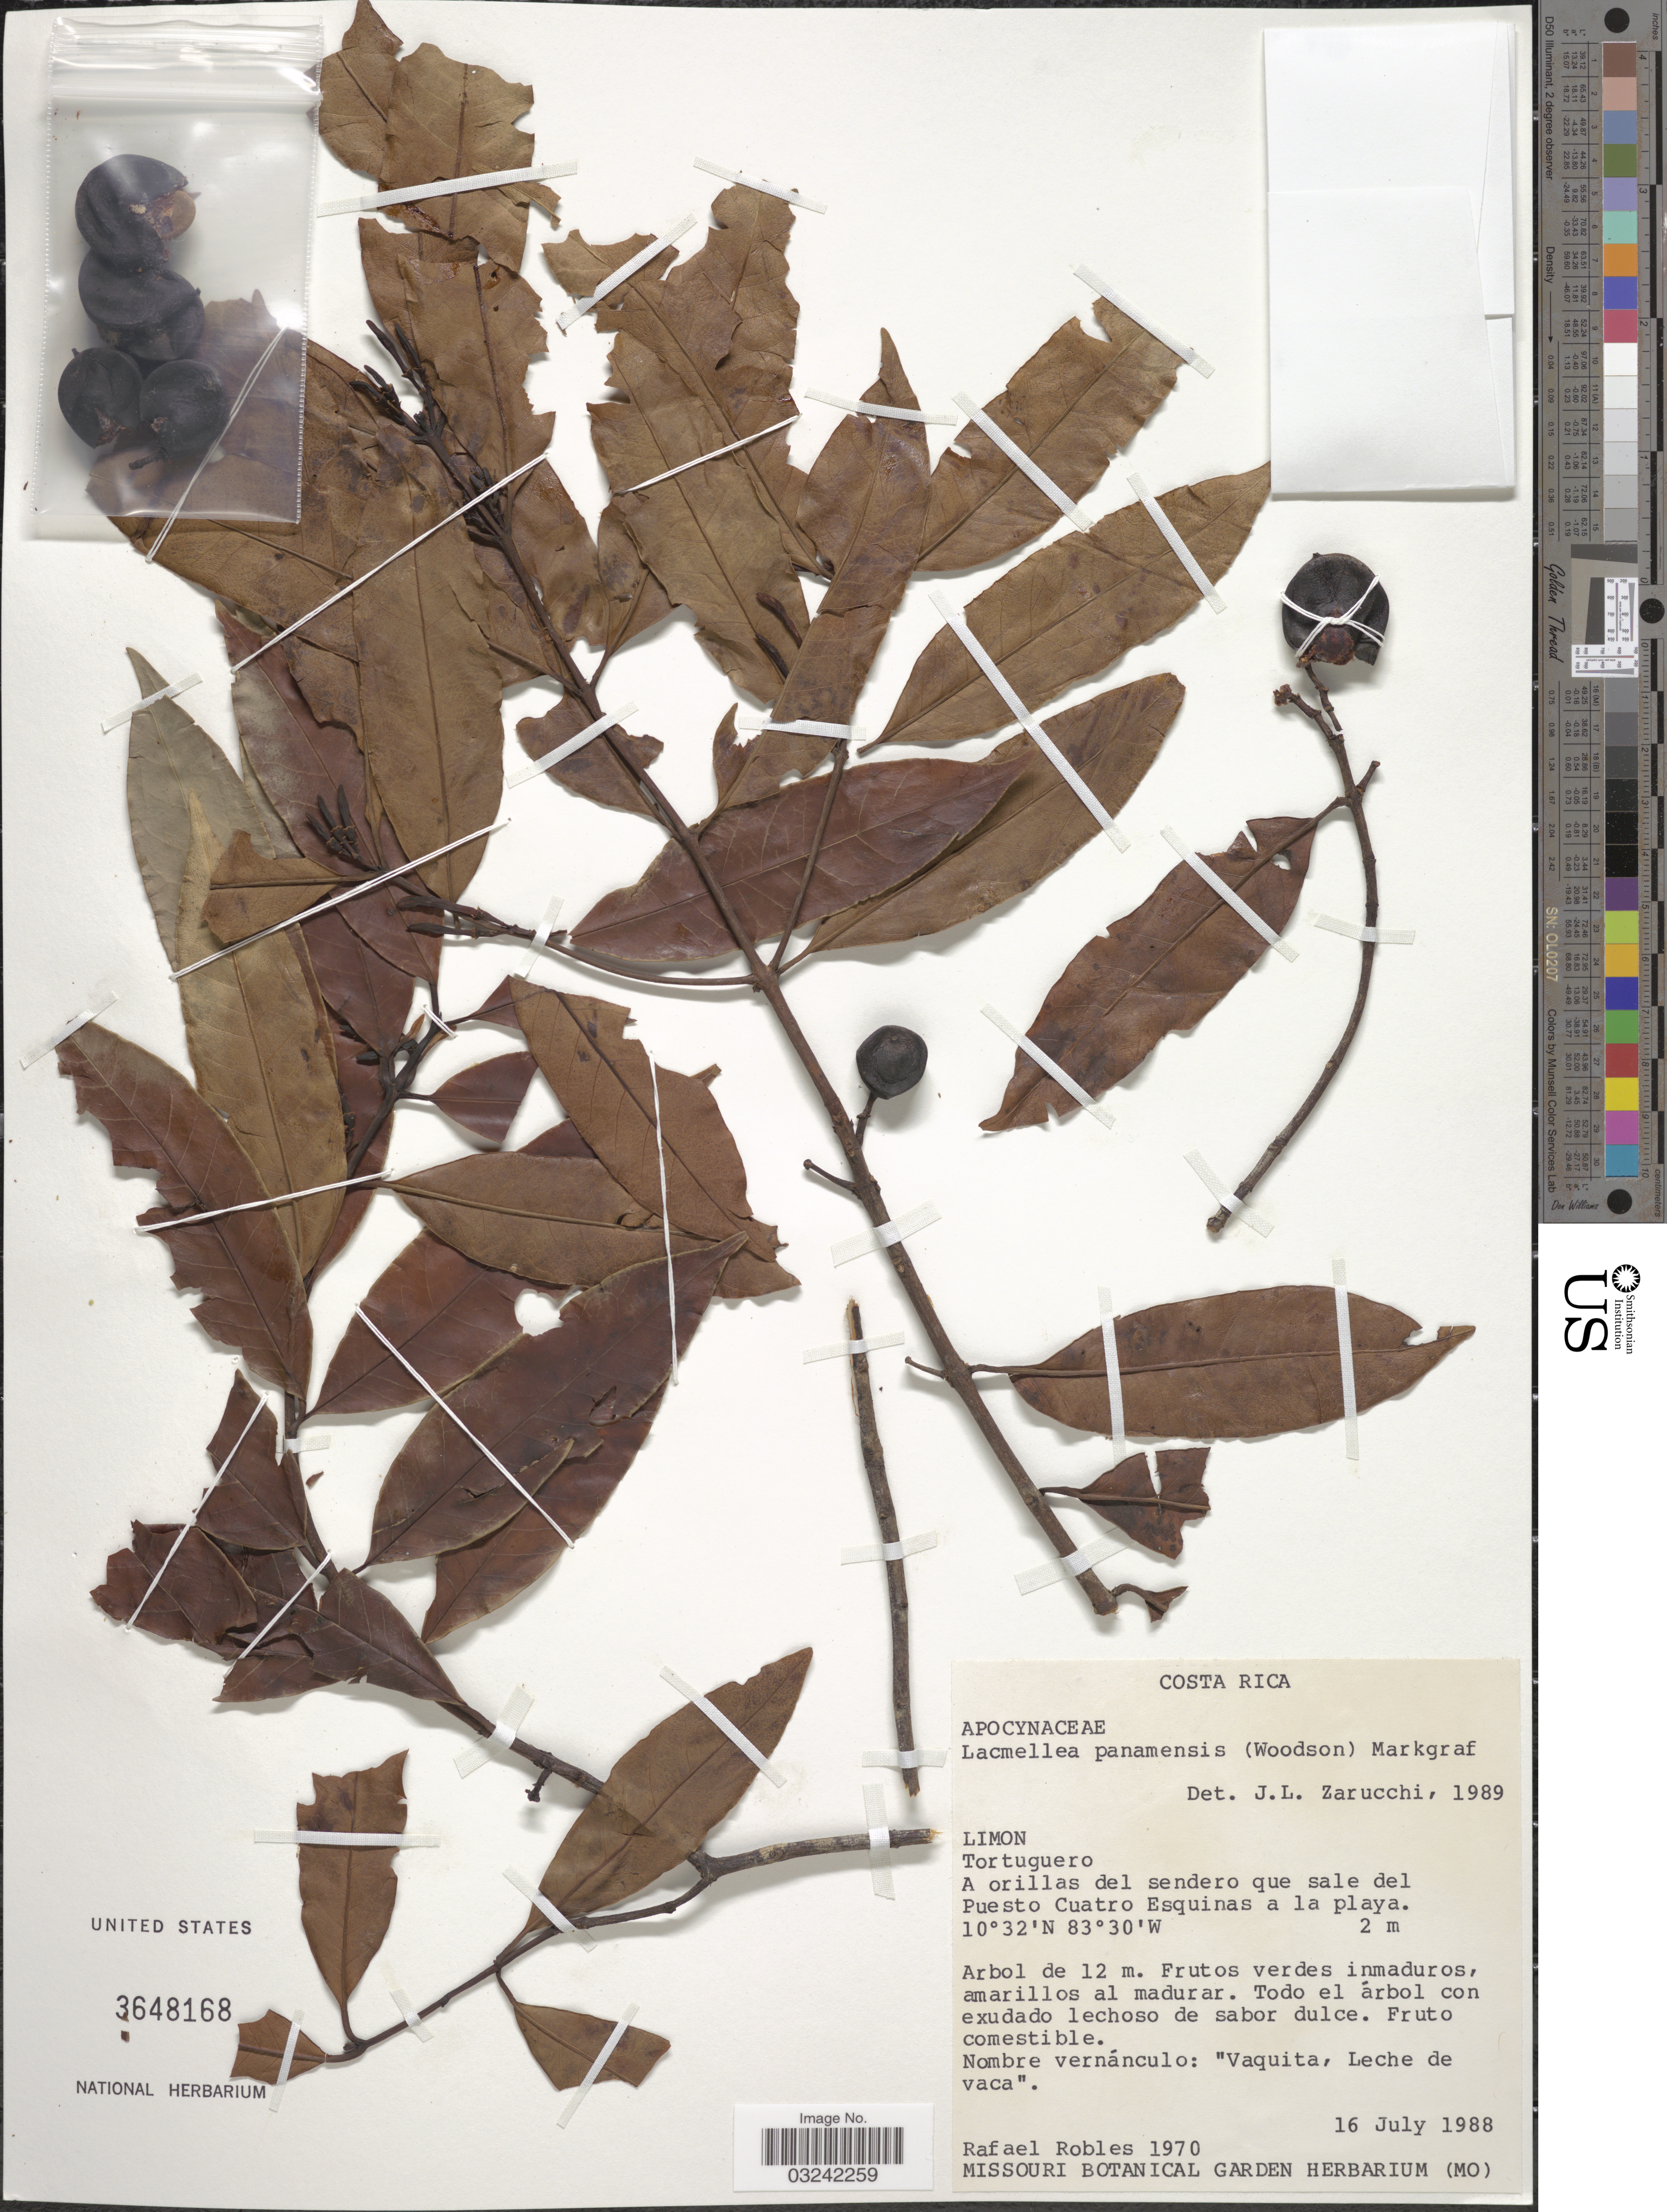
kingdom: Plantae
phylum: Tracheophyta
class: Magnoliopsida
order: Gentianales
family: Apocynaceae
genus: Lacmellea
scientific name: Lacmellea panamensis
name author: (Woodson) Markgr.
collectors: R. Robles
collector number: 1970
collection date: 1988-07-16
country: Costa Rica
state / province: Limón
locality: Tortuguero. A orillas del sendero que sale del Puesto Cuatro Esquinas a la playa.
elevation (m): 2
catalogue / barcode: US 3648168